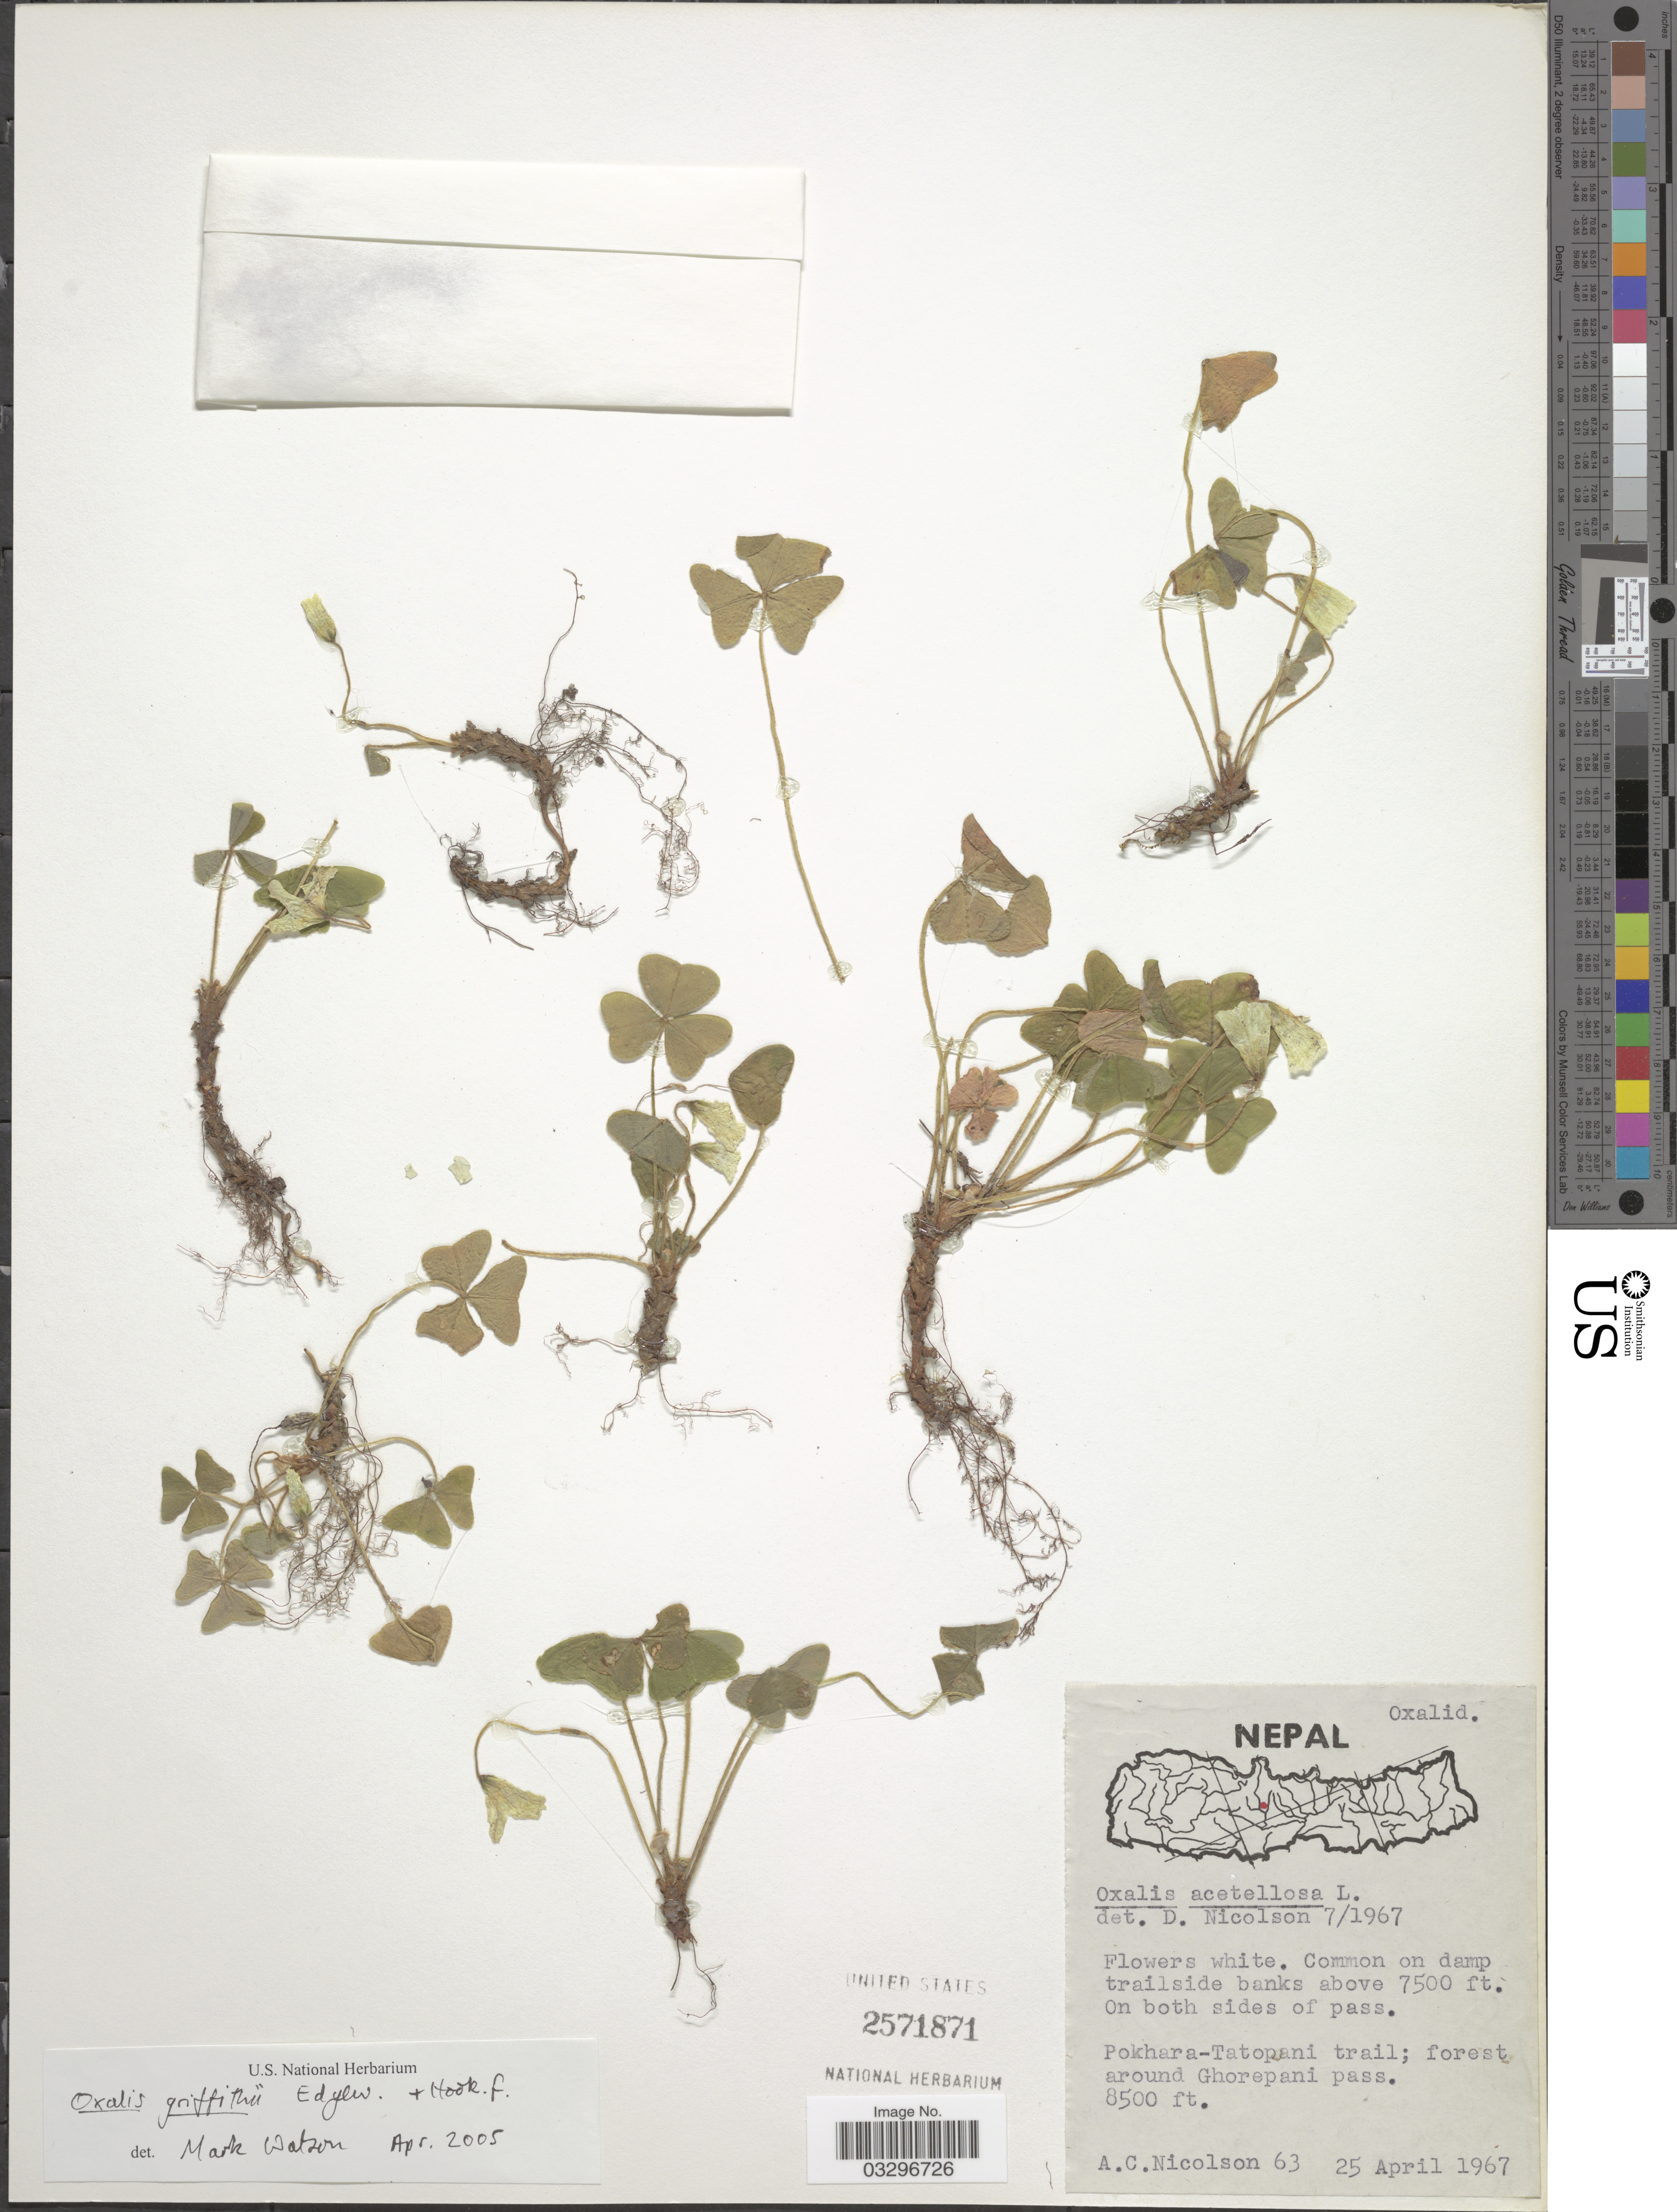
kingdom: Plantae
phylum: Tracheophyta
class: Magnoliopsida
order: Oxalidales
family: Oxalidaceae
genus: Oxalis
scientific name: Oxalis griffithii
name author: Edgew. & Hook. f.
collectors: A. C. Nicolson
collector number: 63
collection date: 1967-04-25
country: Nepal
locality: Pokhara-Tatopani trail; forest around Ghorepani pass.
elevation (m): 2286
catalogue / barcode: US 2571871